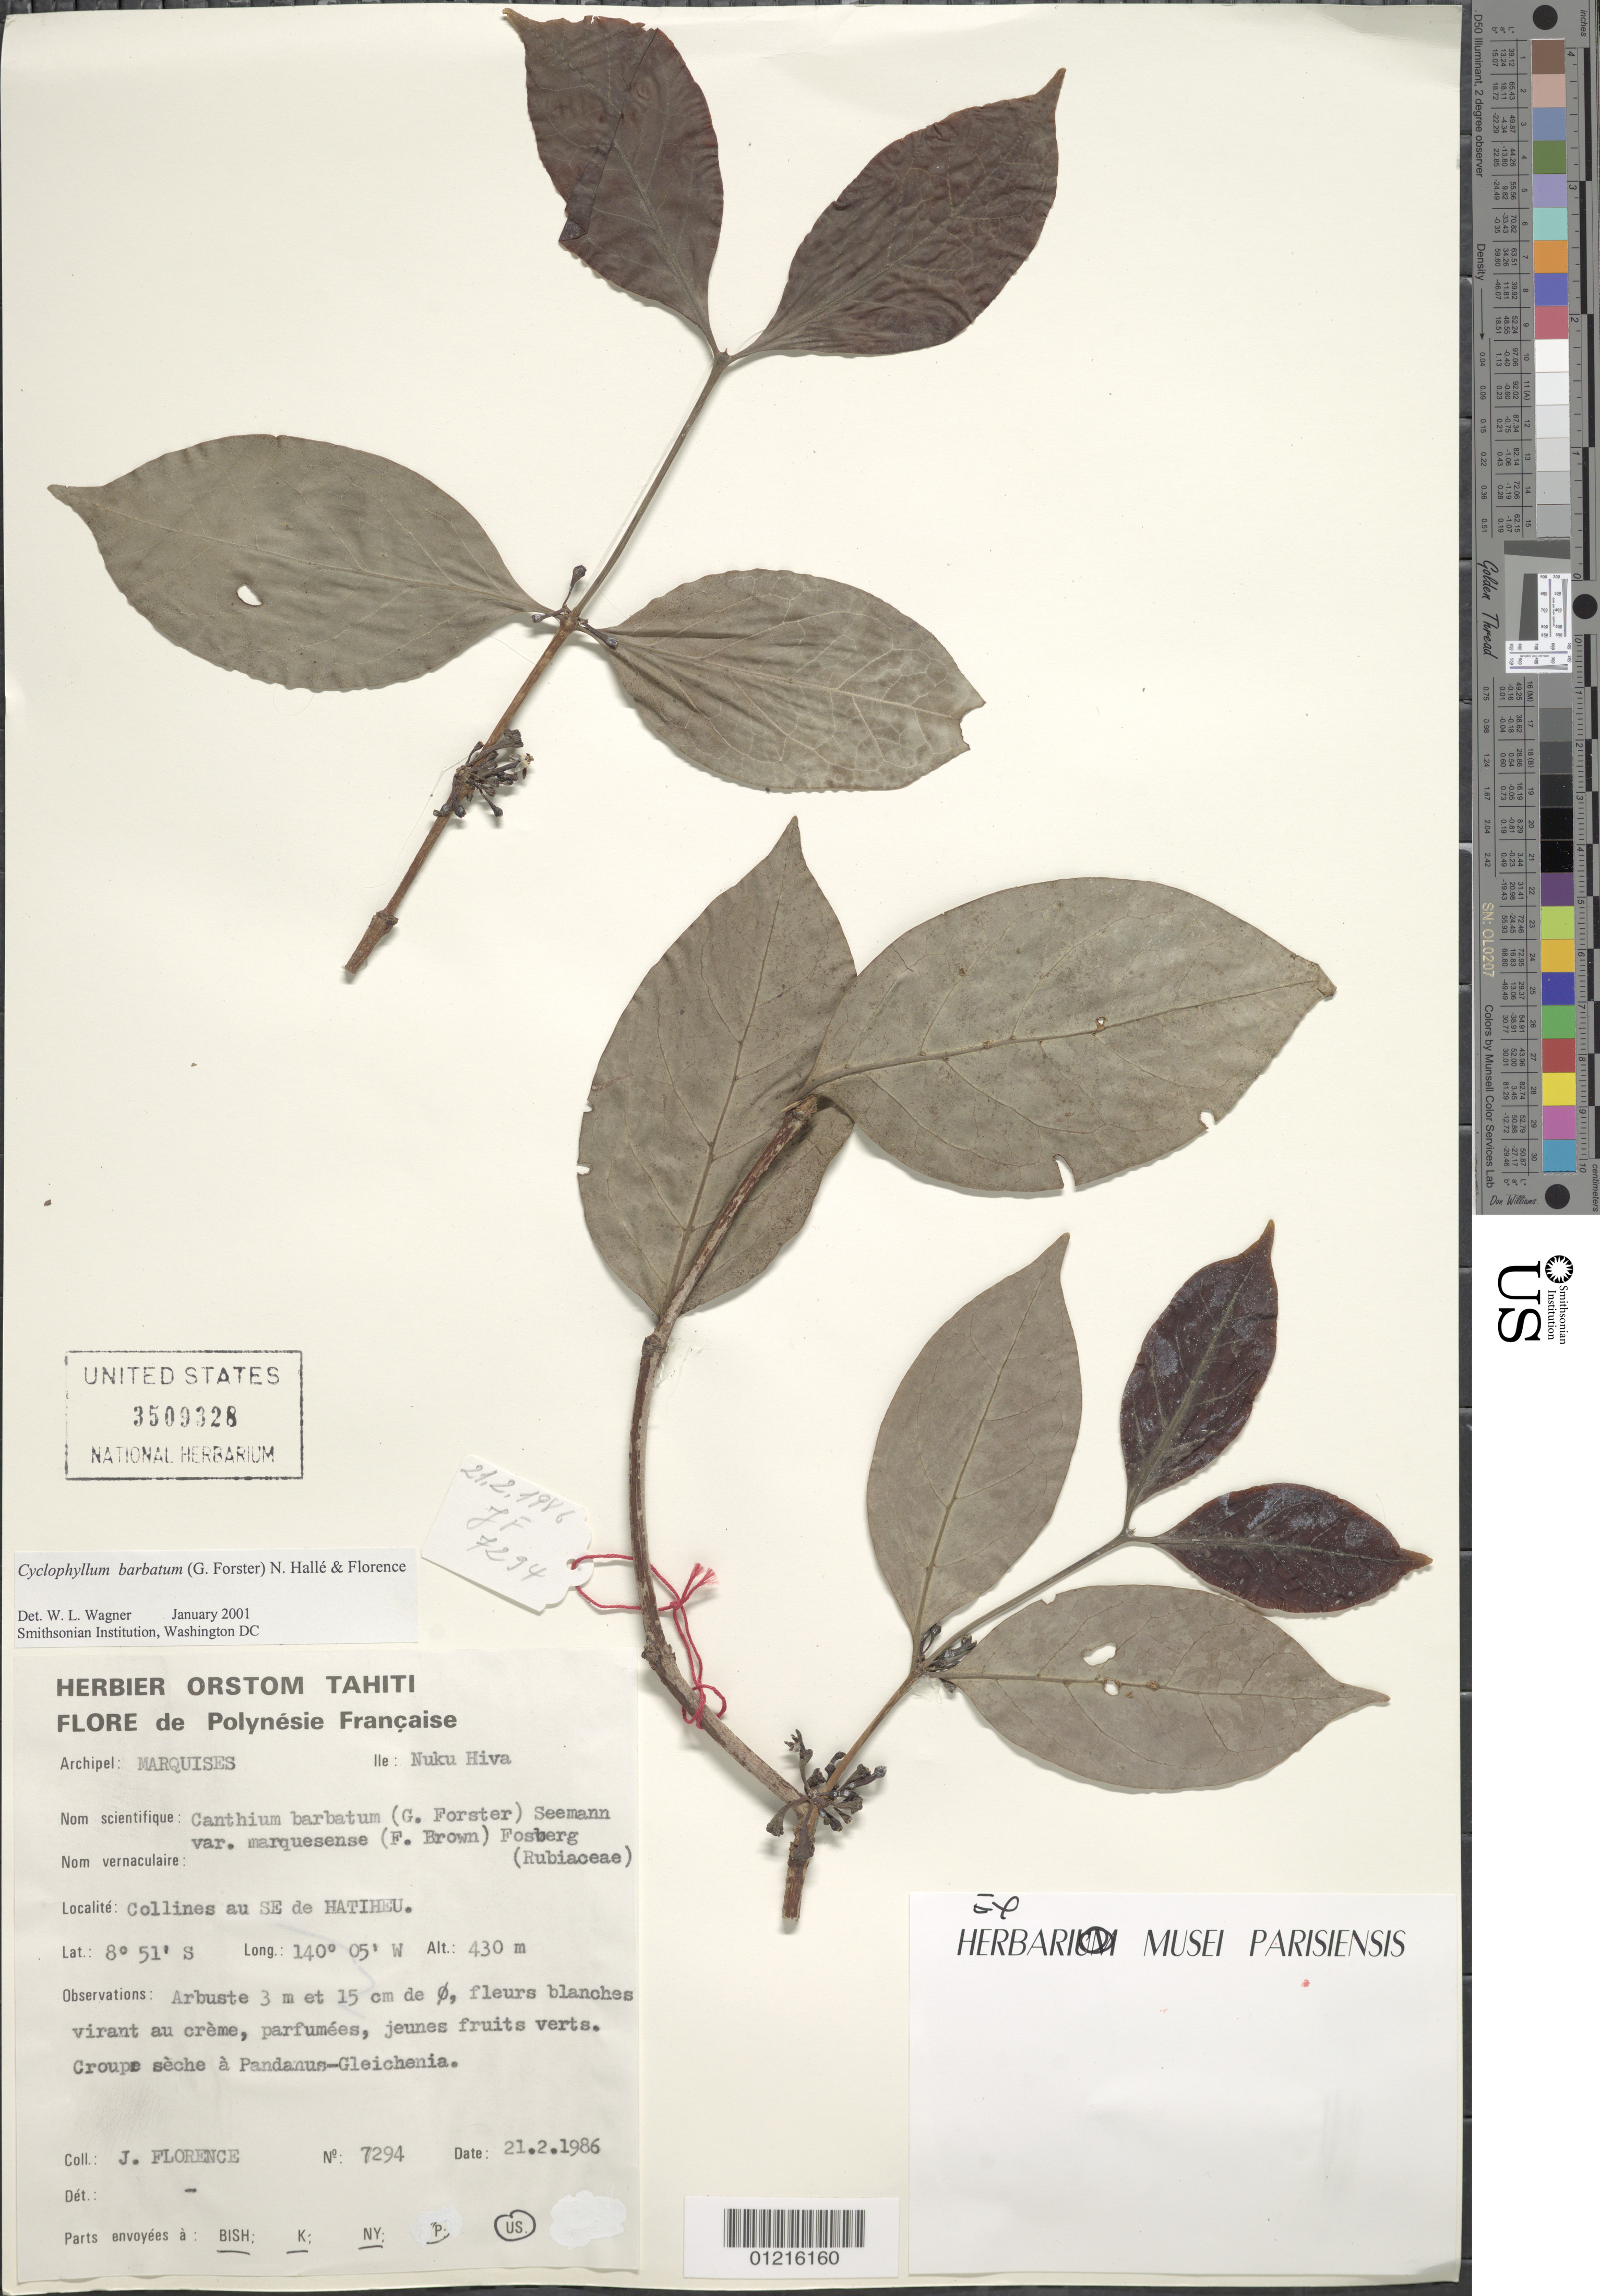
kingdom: Plantae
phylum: Tracheophyta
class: Magnoliopsida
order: Gentianales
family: Rubiaceae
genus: Cyclophyllum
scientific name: Cyclophyllum barbatum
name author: (G. Forst.) N. Hallé & J. Florence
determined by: Florence, J.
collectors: J. Florence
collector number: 7294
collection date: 1986-02-21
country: French Polynesia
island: Nuku Hiva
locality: Collines au SE de Hatiheu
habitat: Croupe sèche à Pandanus-Gleichenia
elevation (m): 430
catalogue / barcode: US 3509328